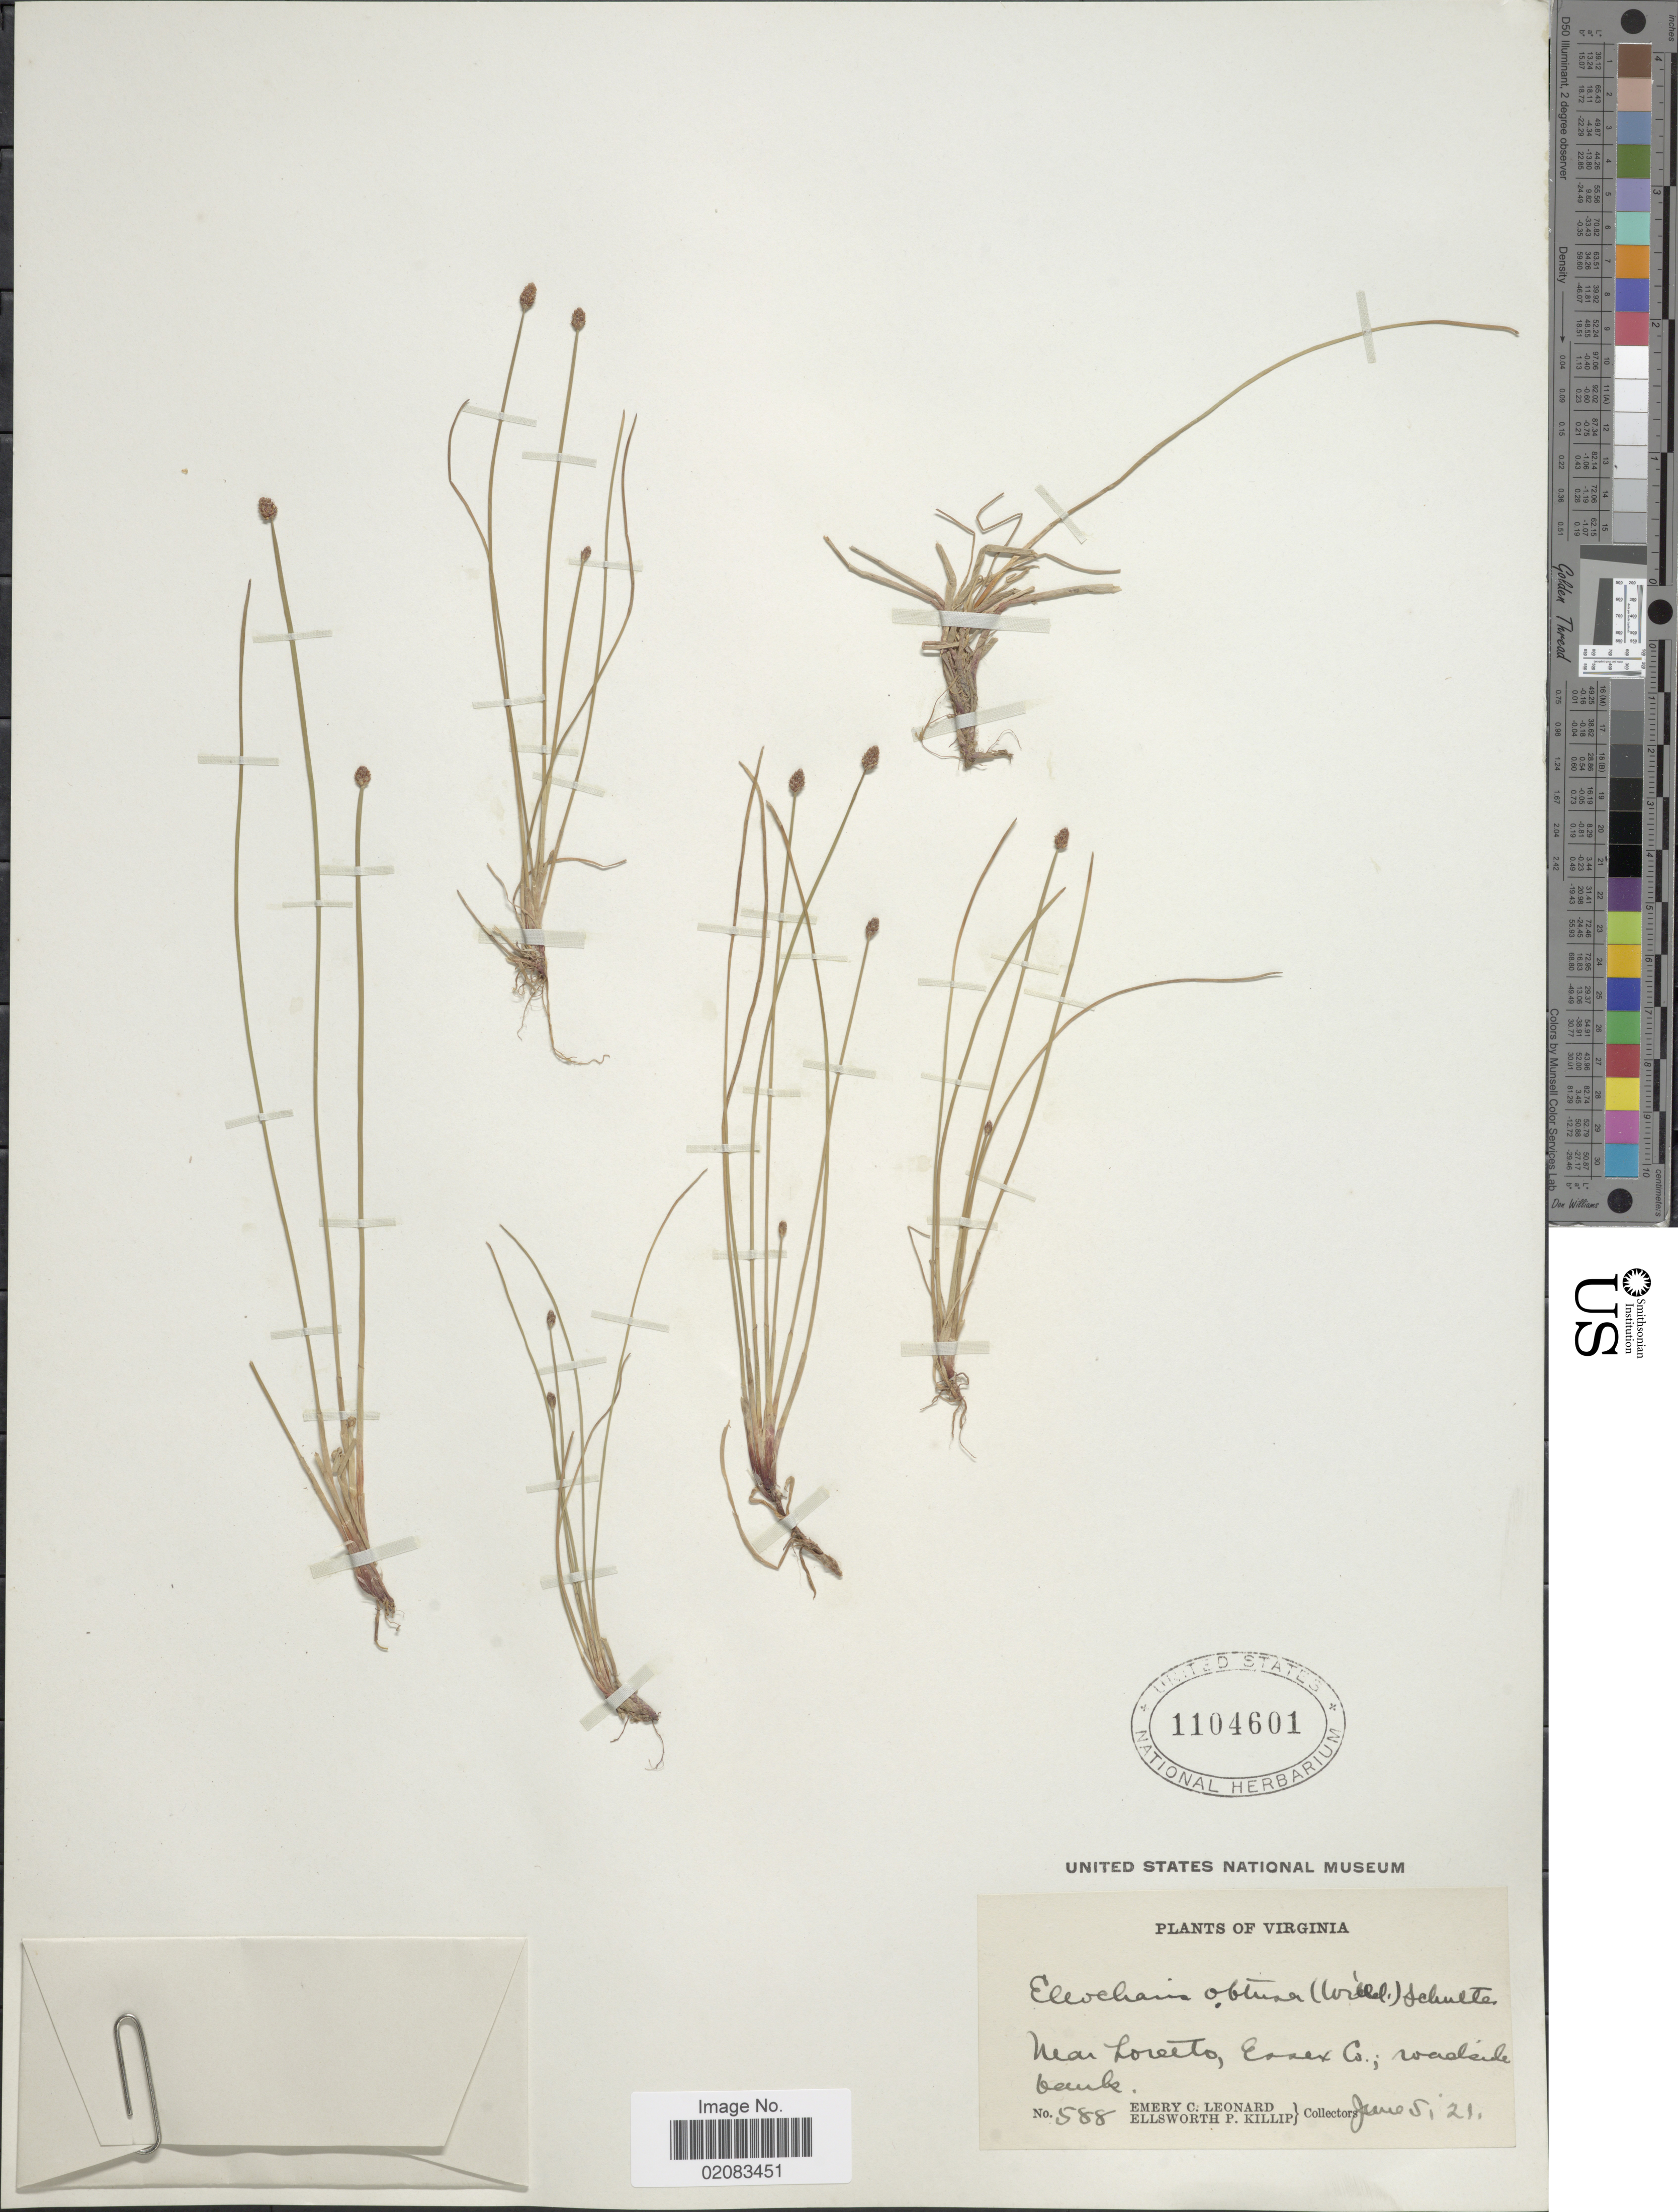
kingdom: Plantae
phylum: Tracheophyta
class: Liliopsida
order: Poales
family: Cyperaceae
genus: Eleocharis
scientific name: Eleocharis obtusa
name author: (Willd.) Schult.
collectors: E. C. Leonard & E. P. Killip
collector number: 588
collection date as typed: Transcribed d/m/y: 5/6/21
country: United States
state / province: Virginia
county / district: Essex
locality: Near Loreto, Essex Co; roadside bank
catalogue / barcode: US 1104601